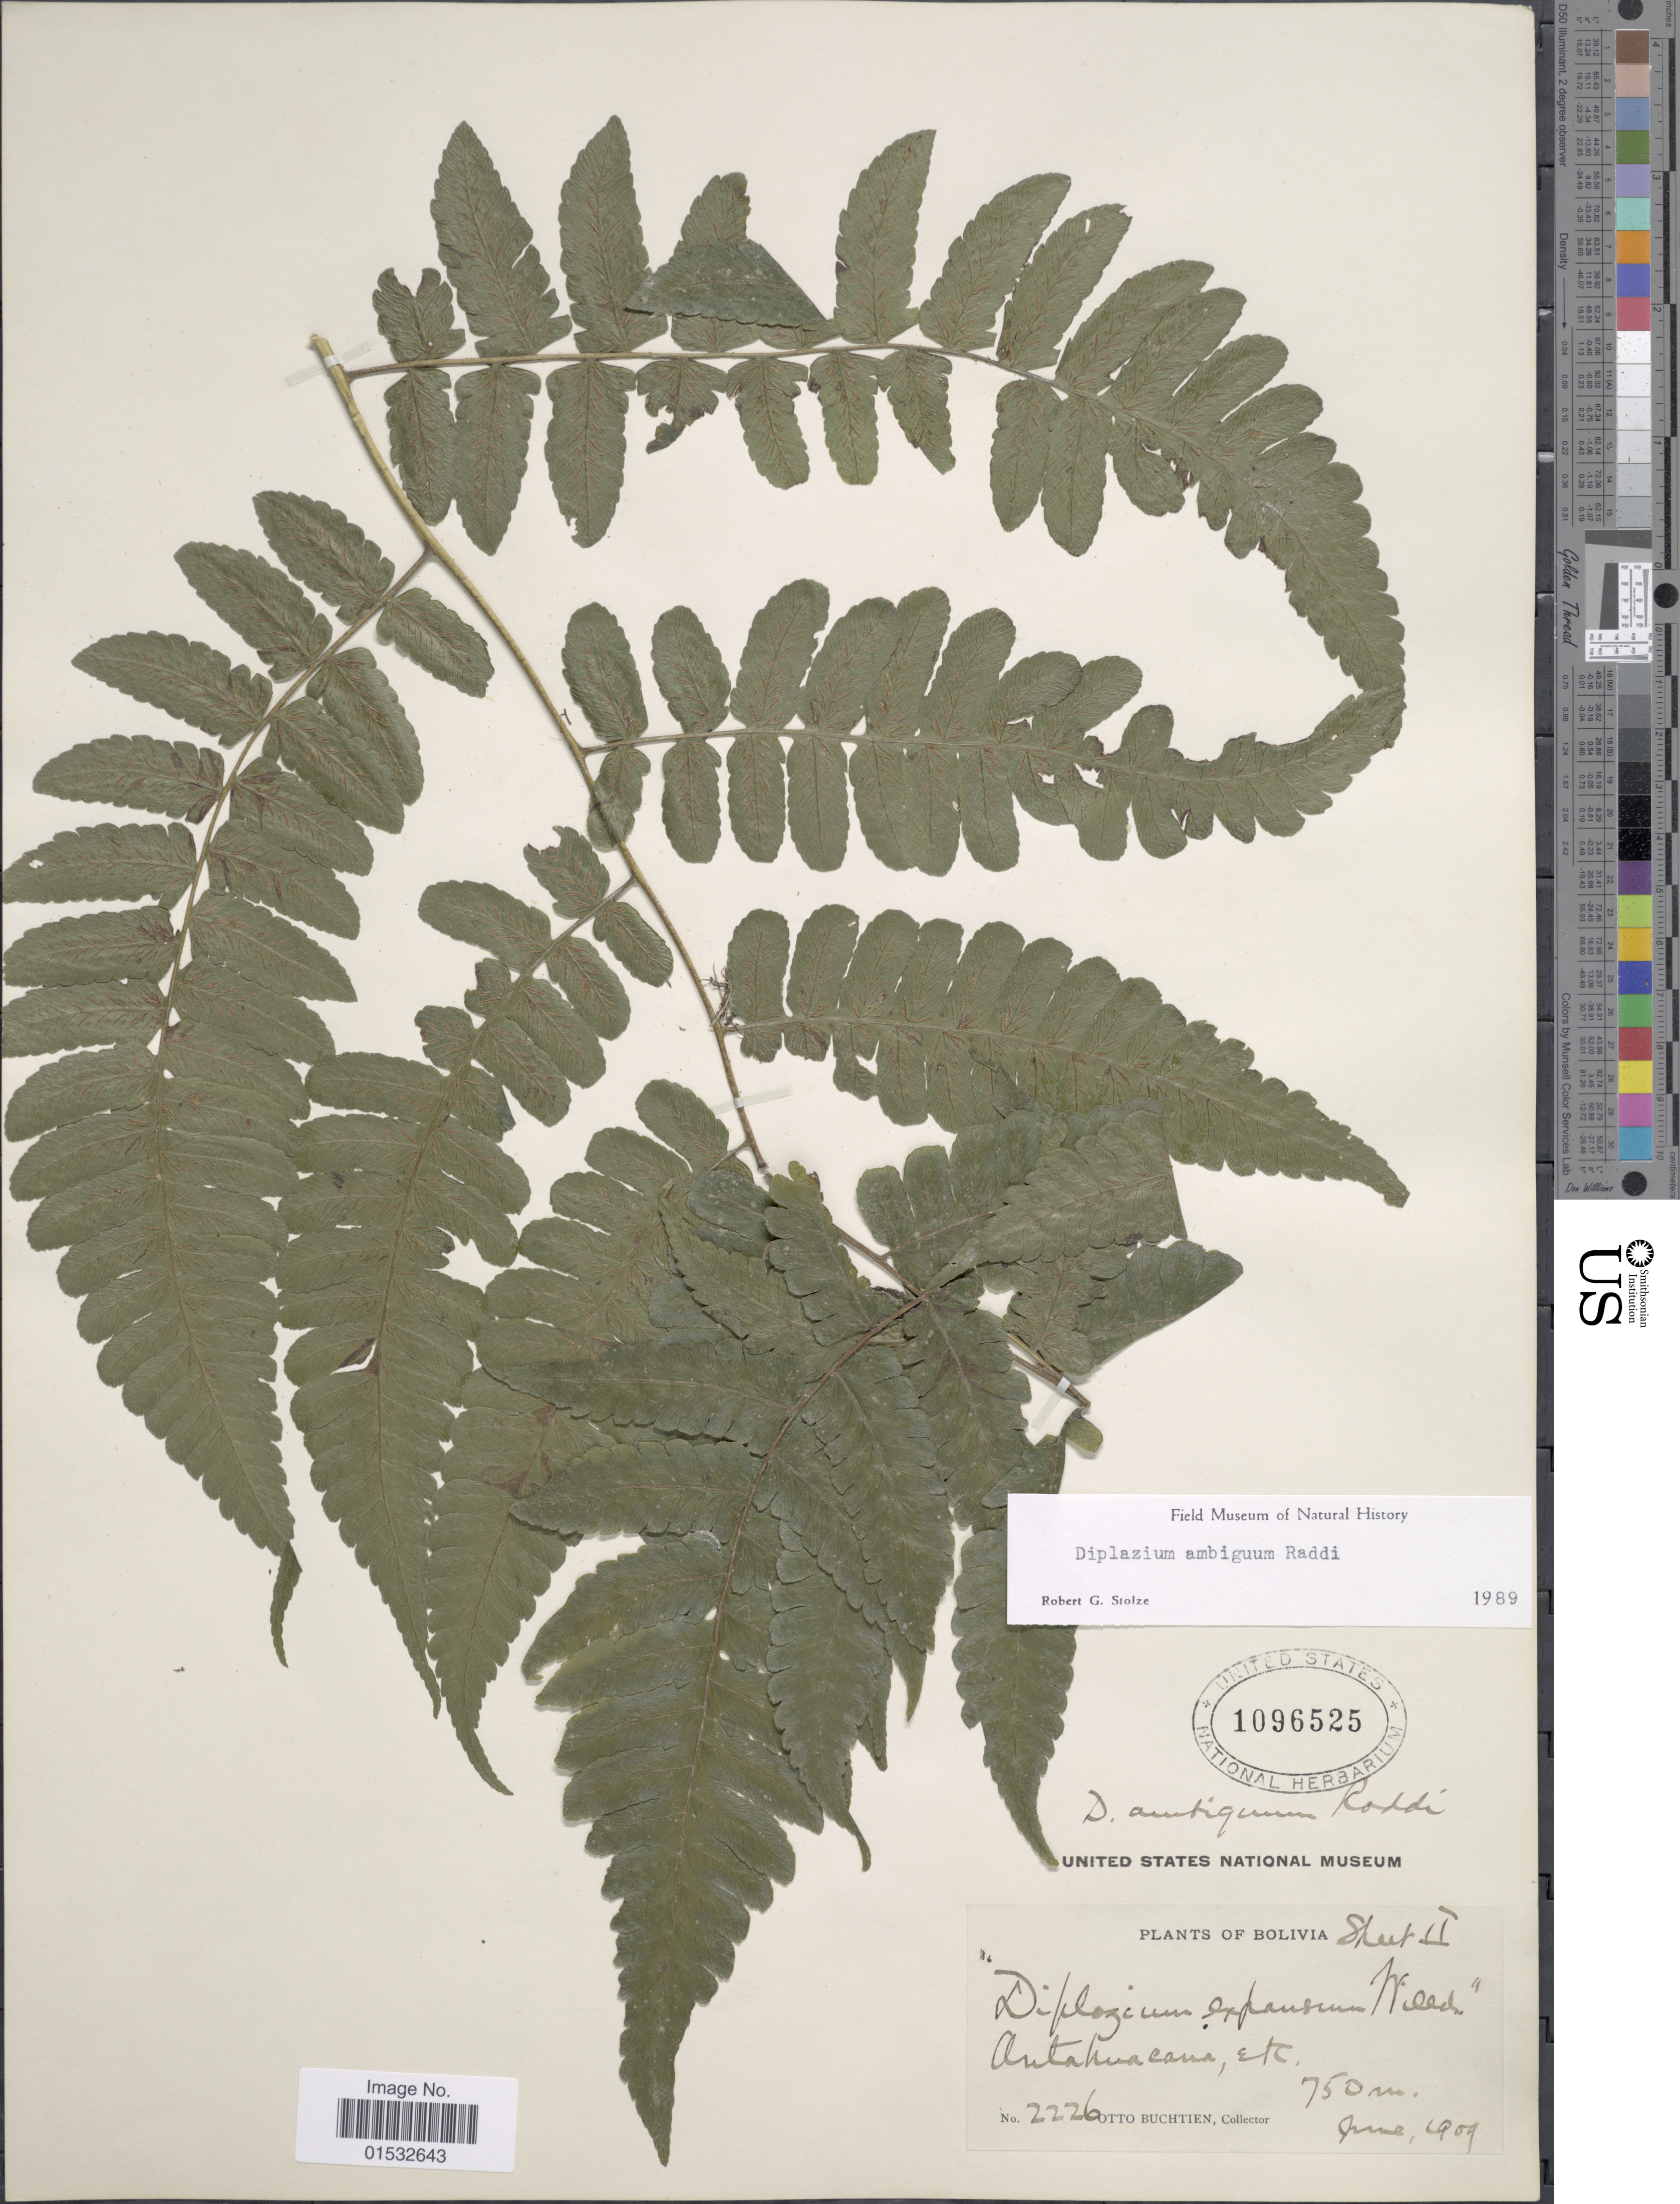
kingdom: Plantae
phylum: Tracheophyta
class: Polypodiopsida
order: Polypodiales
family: Athyriaceae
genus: Diplazium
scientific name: Diplazium ambiguum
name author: Raddi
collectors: O. Buchtien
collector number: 2226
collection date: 1909-06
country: Bolivia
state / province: Cochabamba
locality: Antahuacana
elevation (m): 750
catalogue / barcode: US 1096525